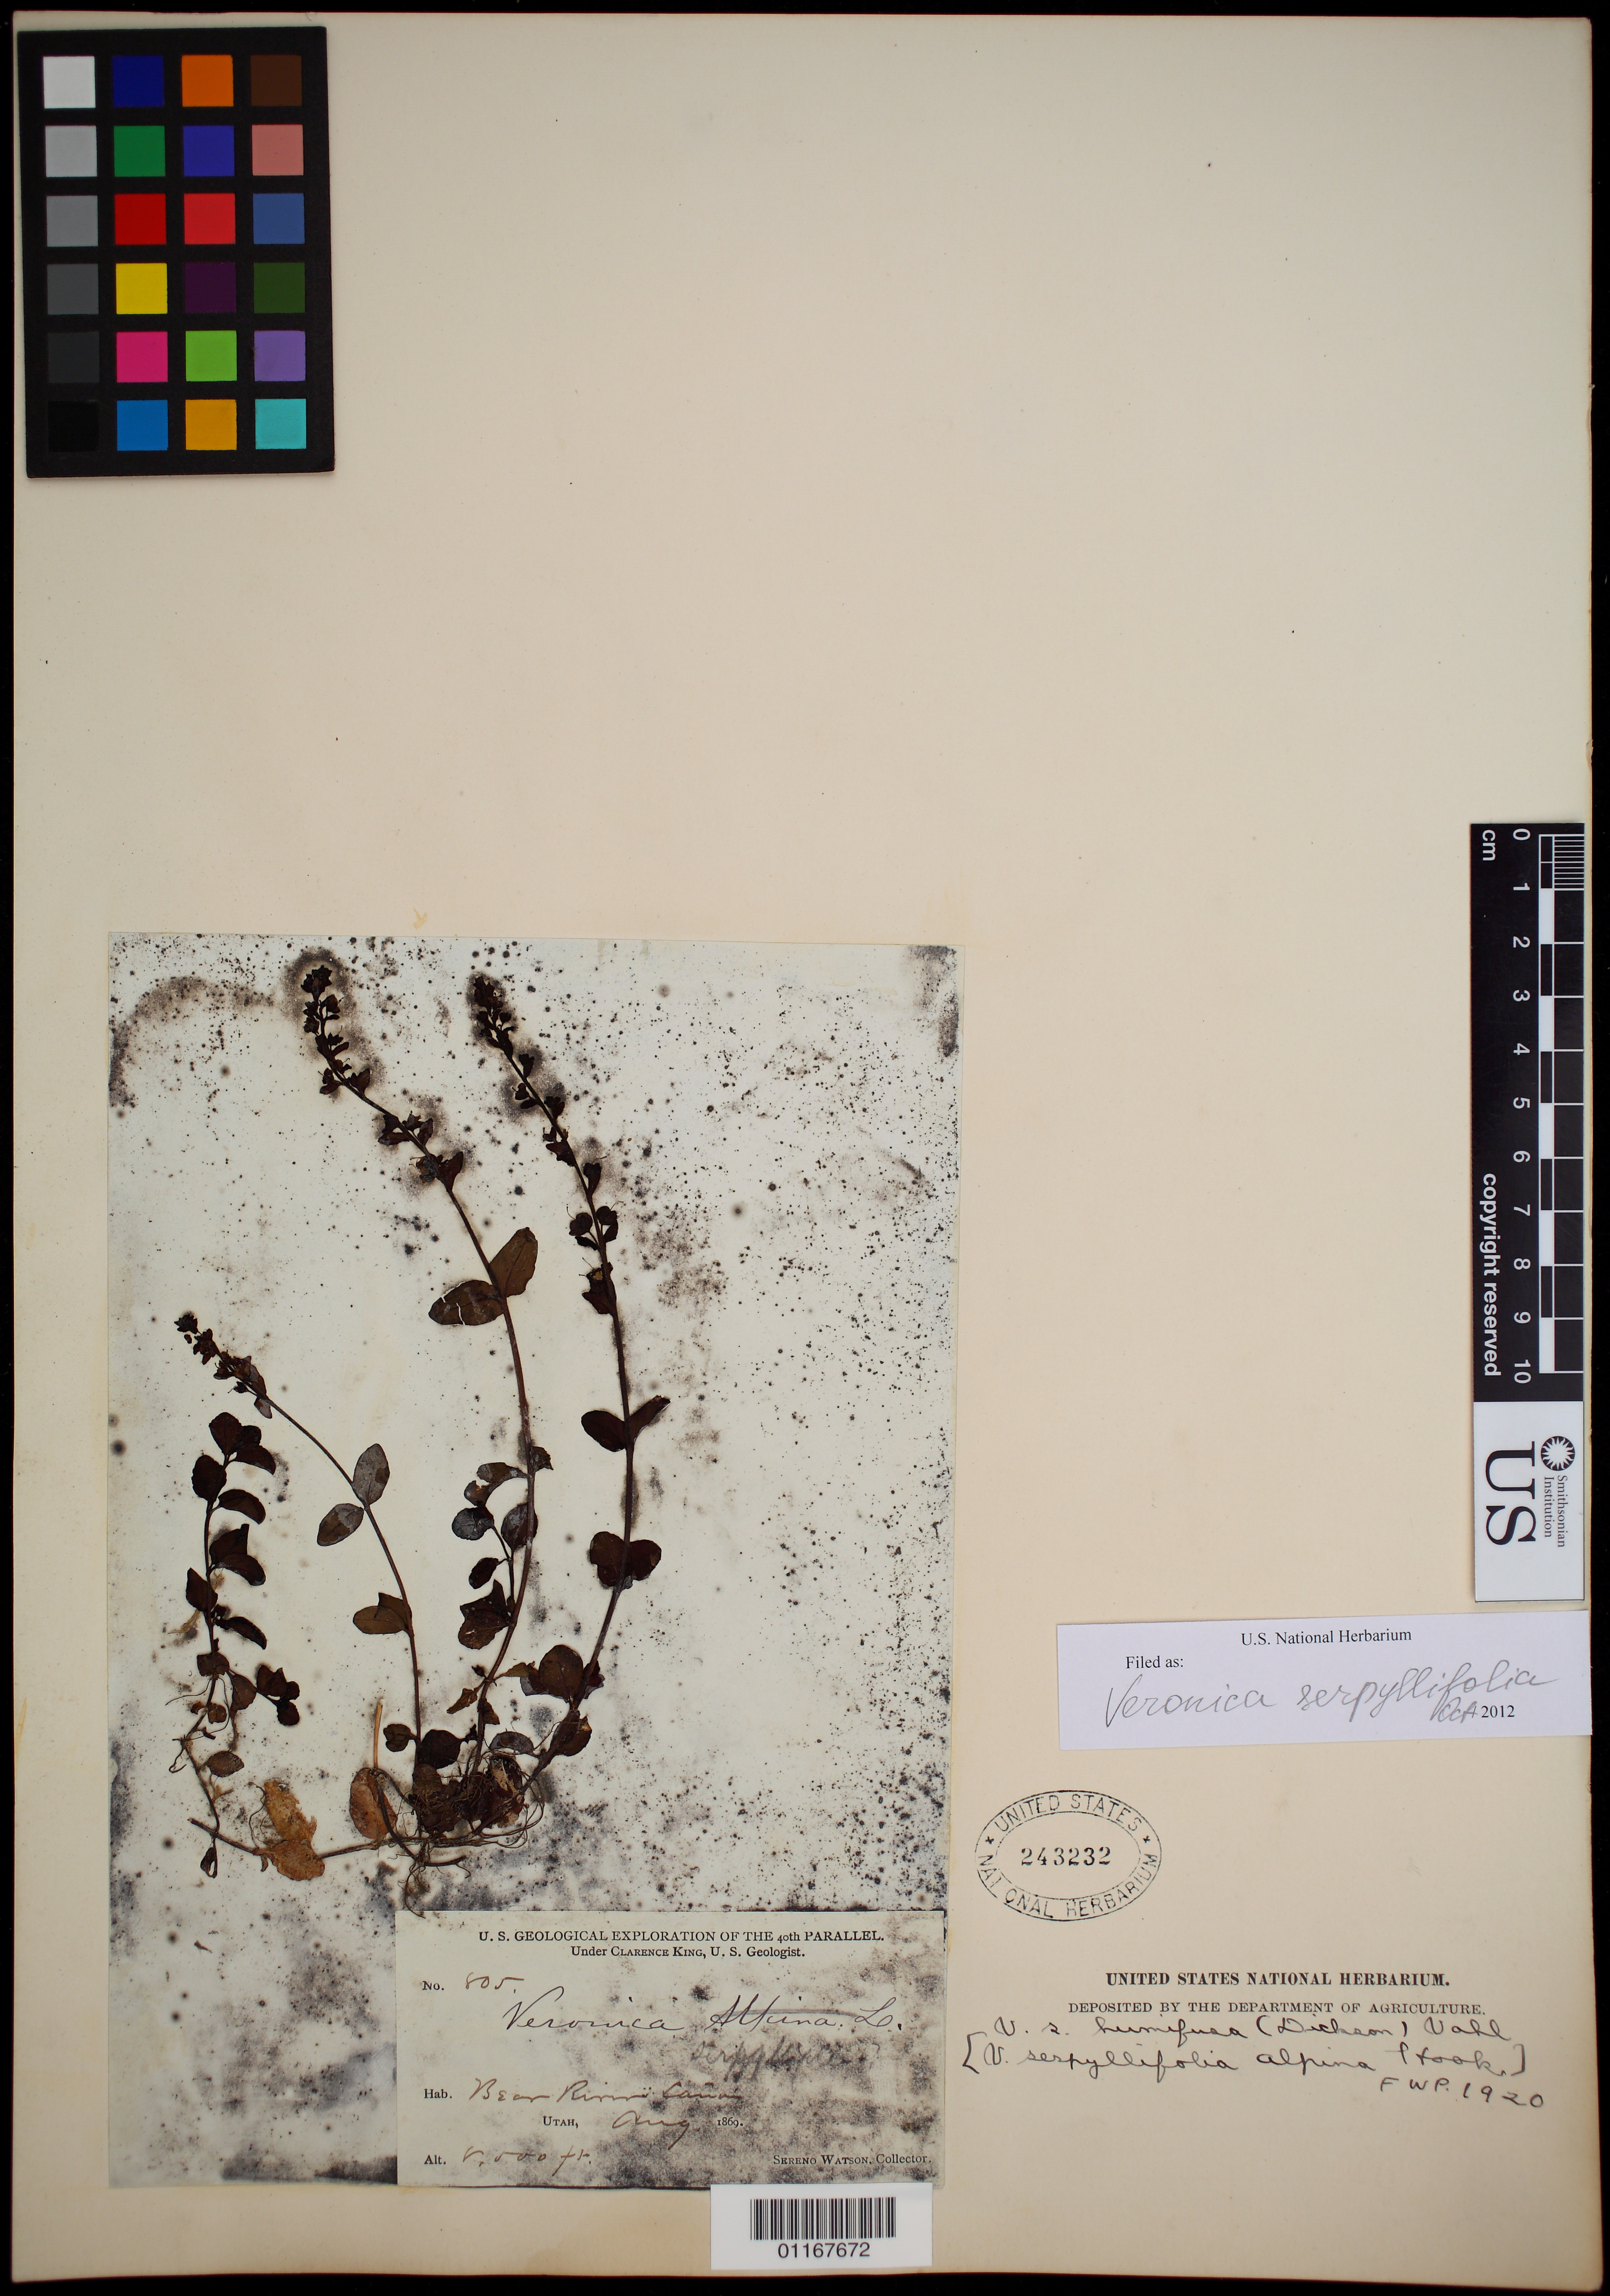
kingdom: Plantae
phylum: Tracheophyta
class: Magnoliopsida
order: Lamiales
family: Plantaginaceae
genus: Veronica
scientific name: Veronica serpyllifolia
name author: L.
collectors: S. Watson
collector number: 805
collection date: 1869-08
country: United States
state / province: Utah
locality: Bear River Canyon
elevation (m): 2591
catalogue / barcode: US 243232